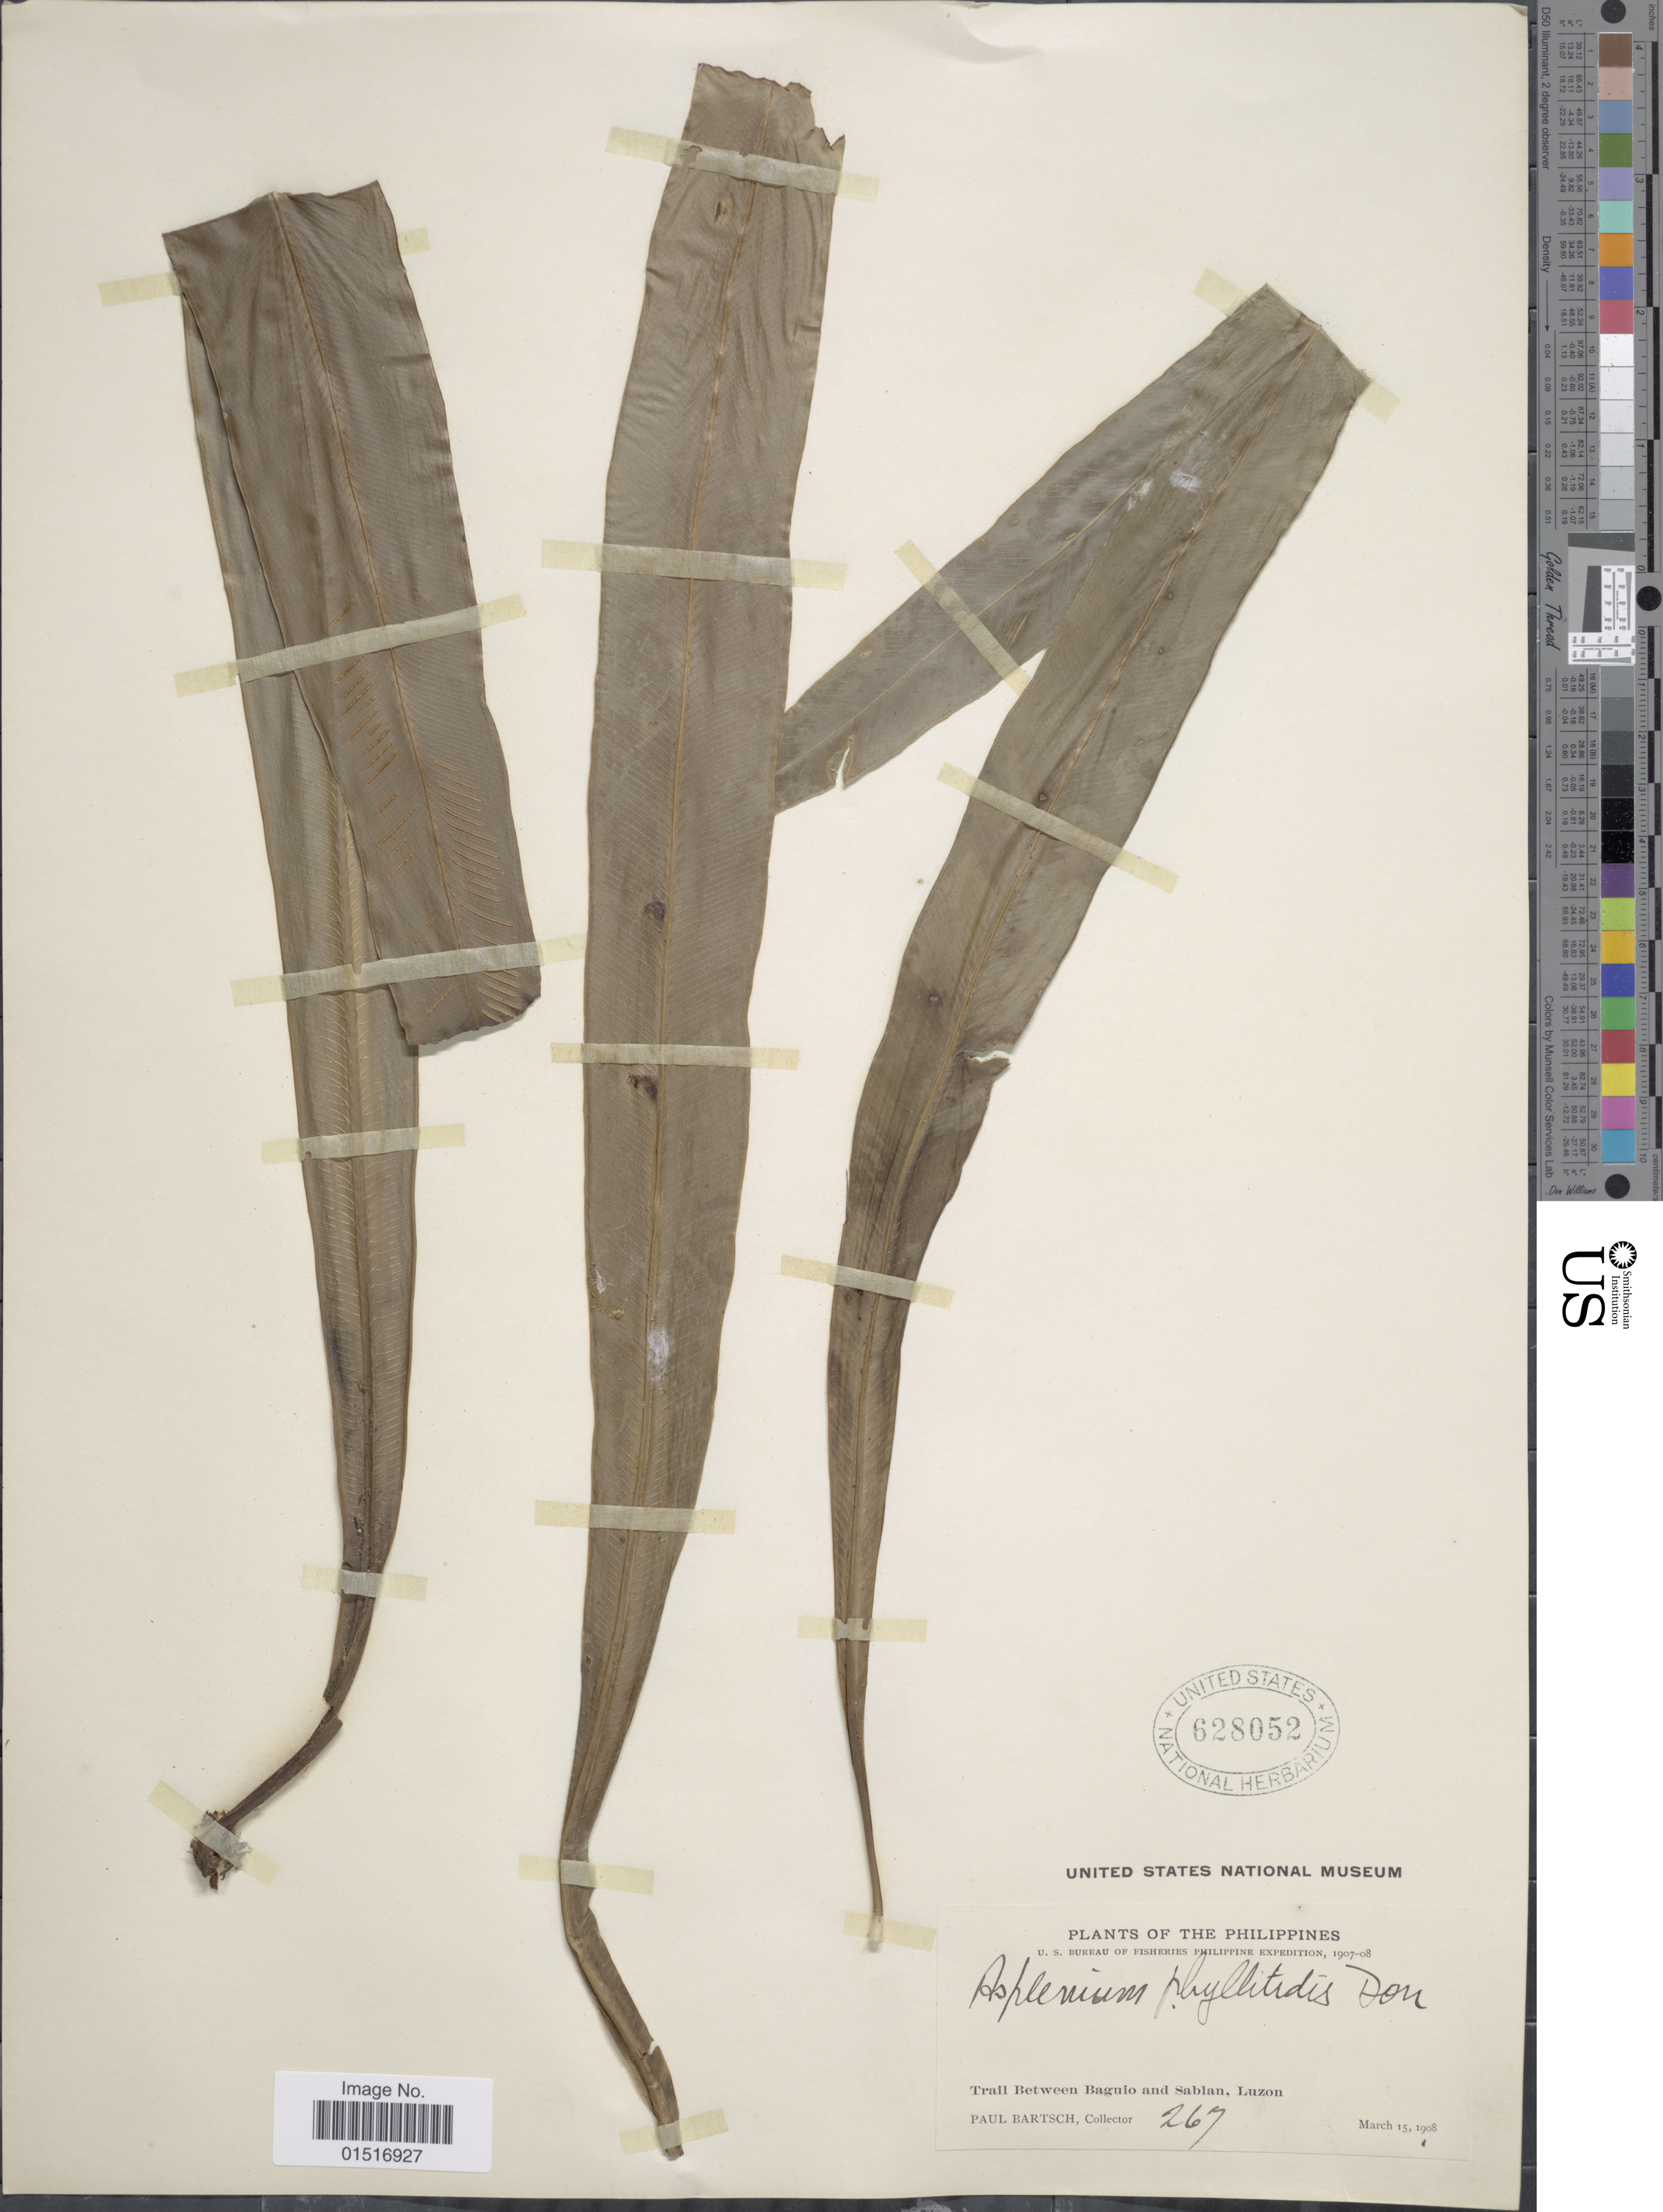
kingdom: Plantae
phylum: Tracheophyta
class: Polypodiopsida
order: Polypodiales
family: Aspleniaceae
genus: Asplenium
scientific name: Asplenium phyllitidis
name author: D. Don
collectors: P. Bartsch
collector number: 267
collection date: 1908-03-15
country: Philippines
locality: Trail between Baguio and Sablan, Luzon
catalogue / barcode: US 628052